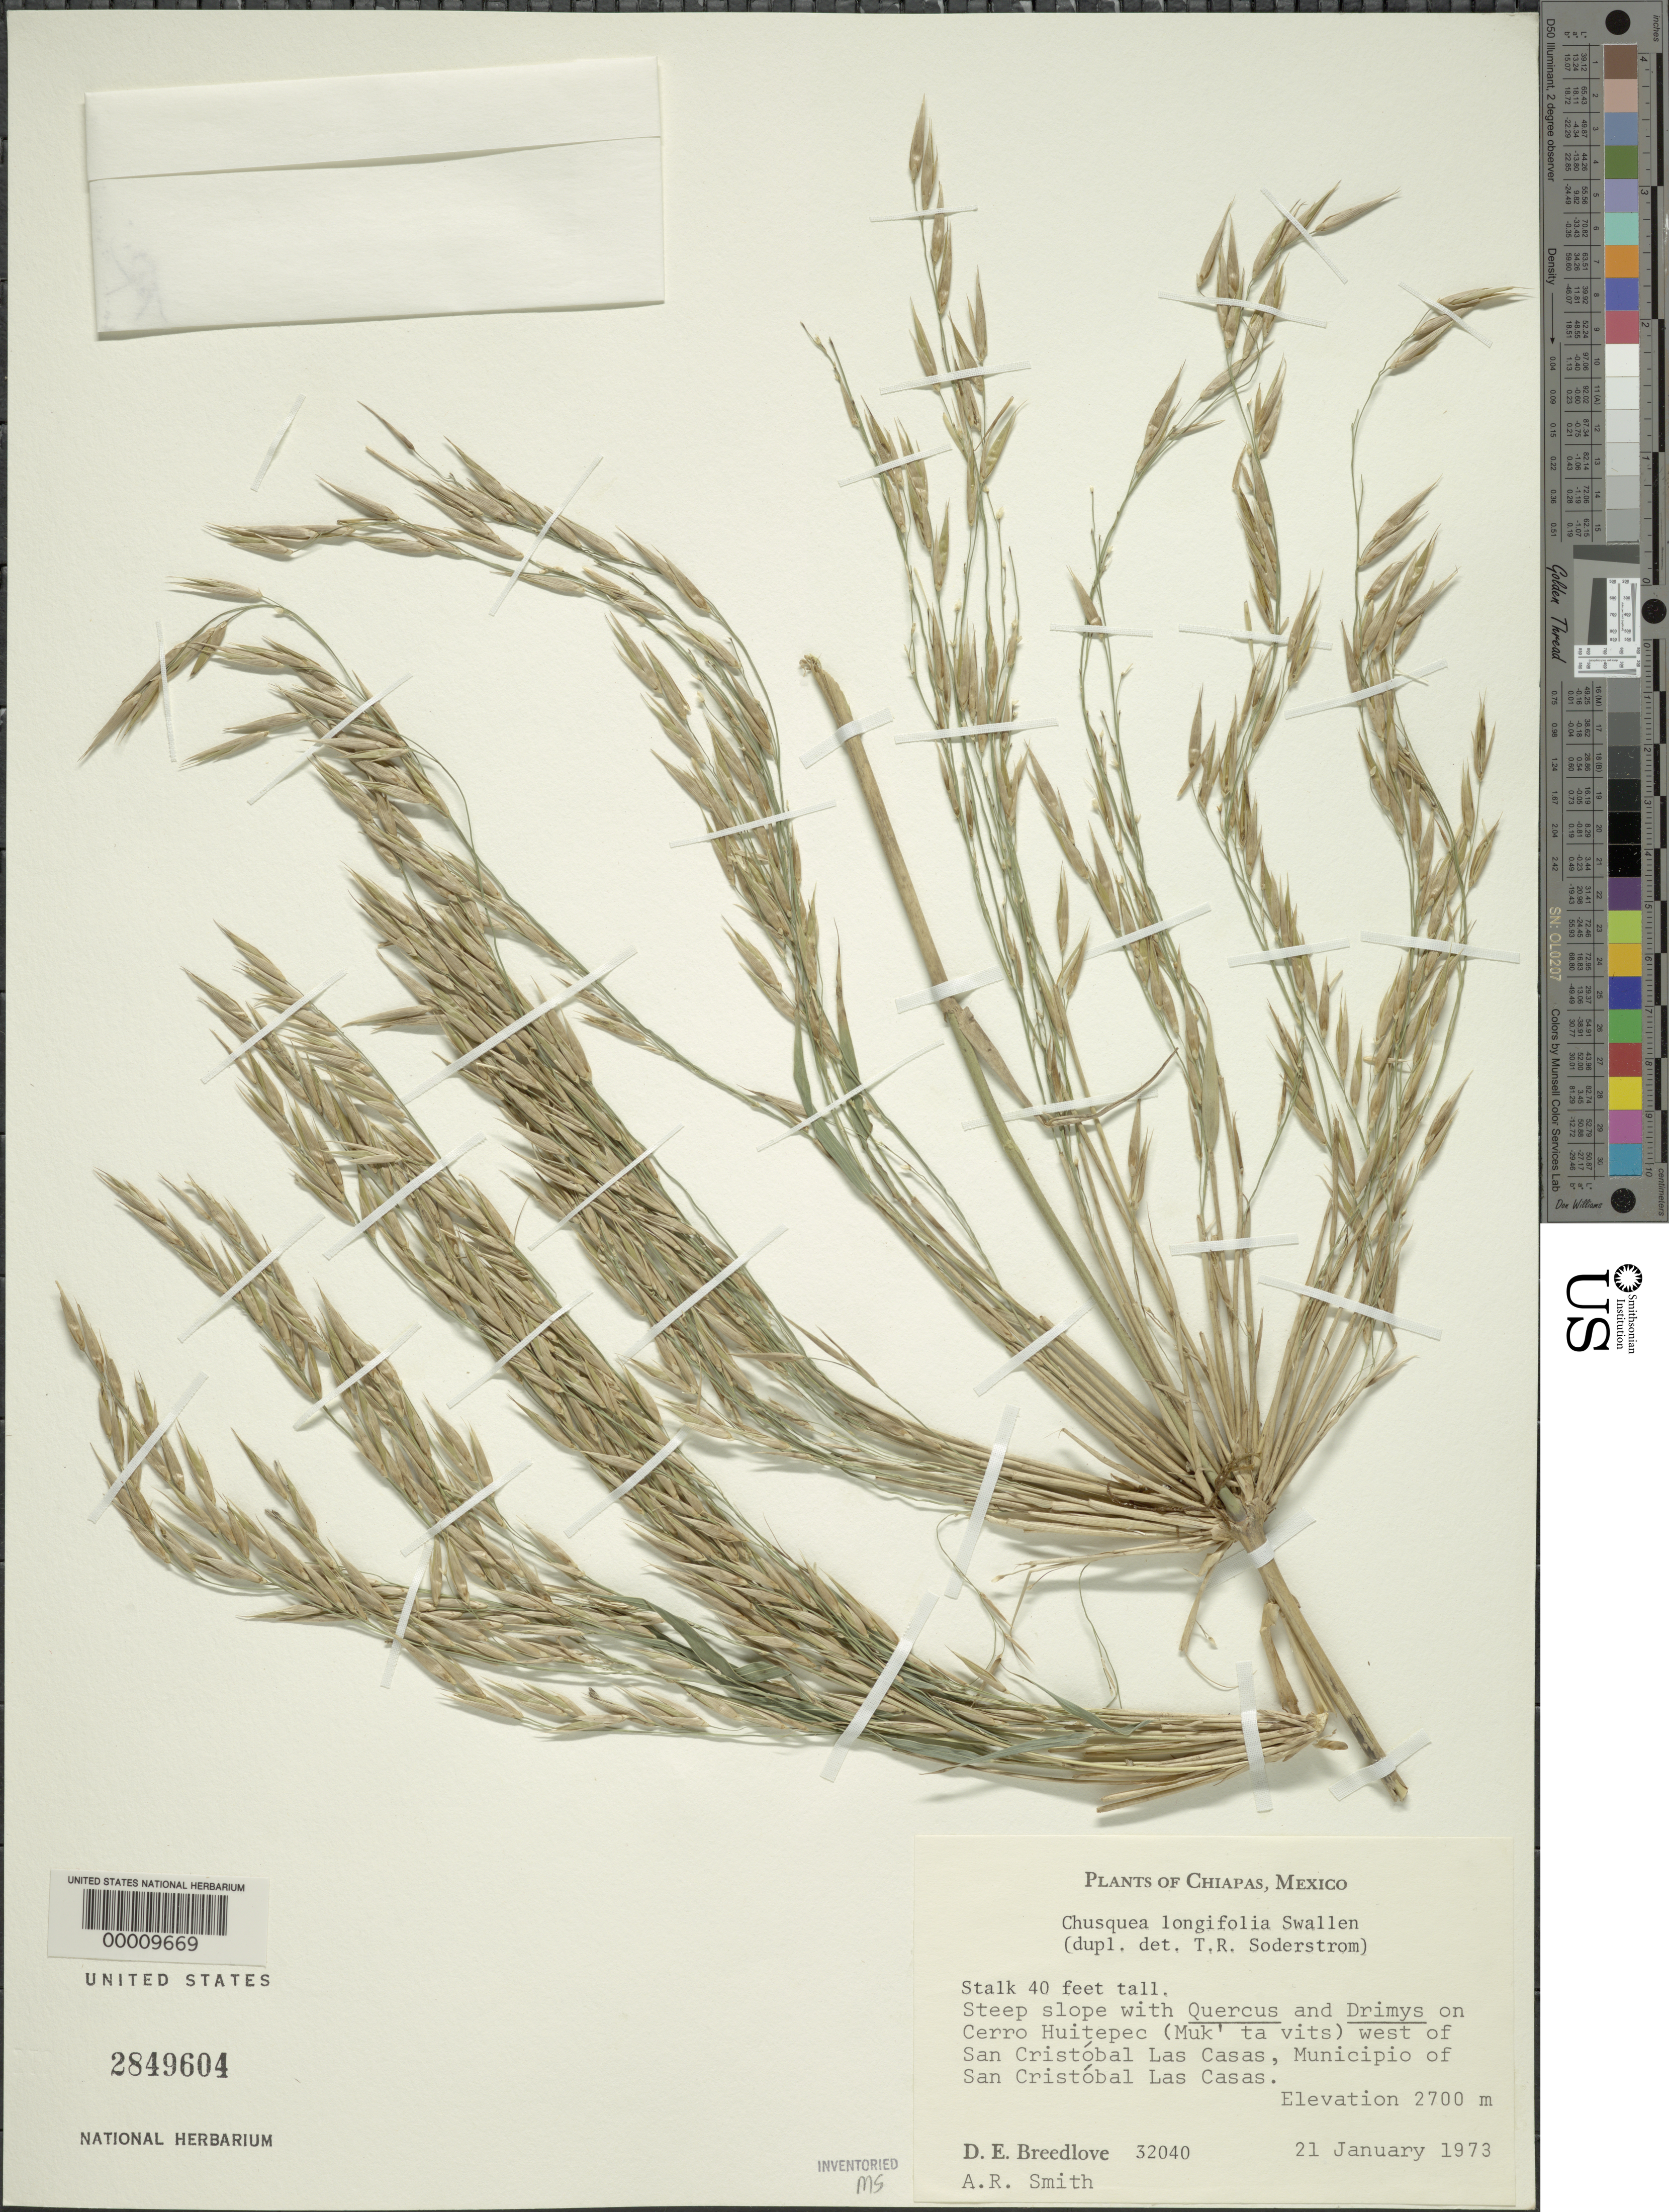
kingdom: Plantae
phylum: Tracheophyta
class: Liliopsida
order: Poales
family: Poaceae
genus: Chusquea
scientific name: Chusquea longifolia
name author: Swallen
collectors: D. E. Breedlove & A. R. Smith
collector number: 32040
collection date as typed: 21 Jan 1973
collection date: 1973-01-21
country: Mexico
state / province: Chiapas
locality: Cerro huitepec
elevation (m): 2700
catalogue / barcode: US 2849604